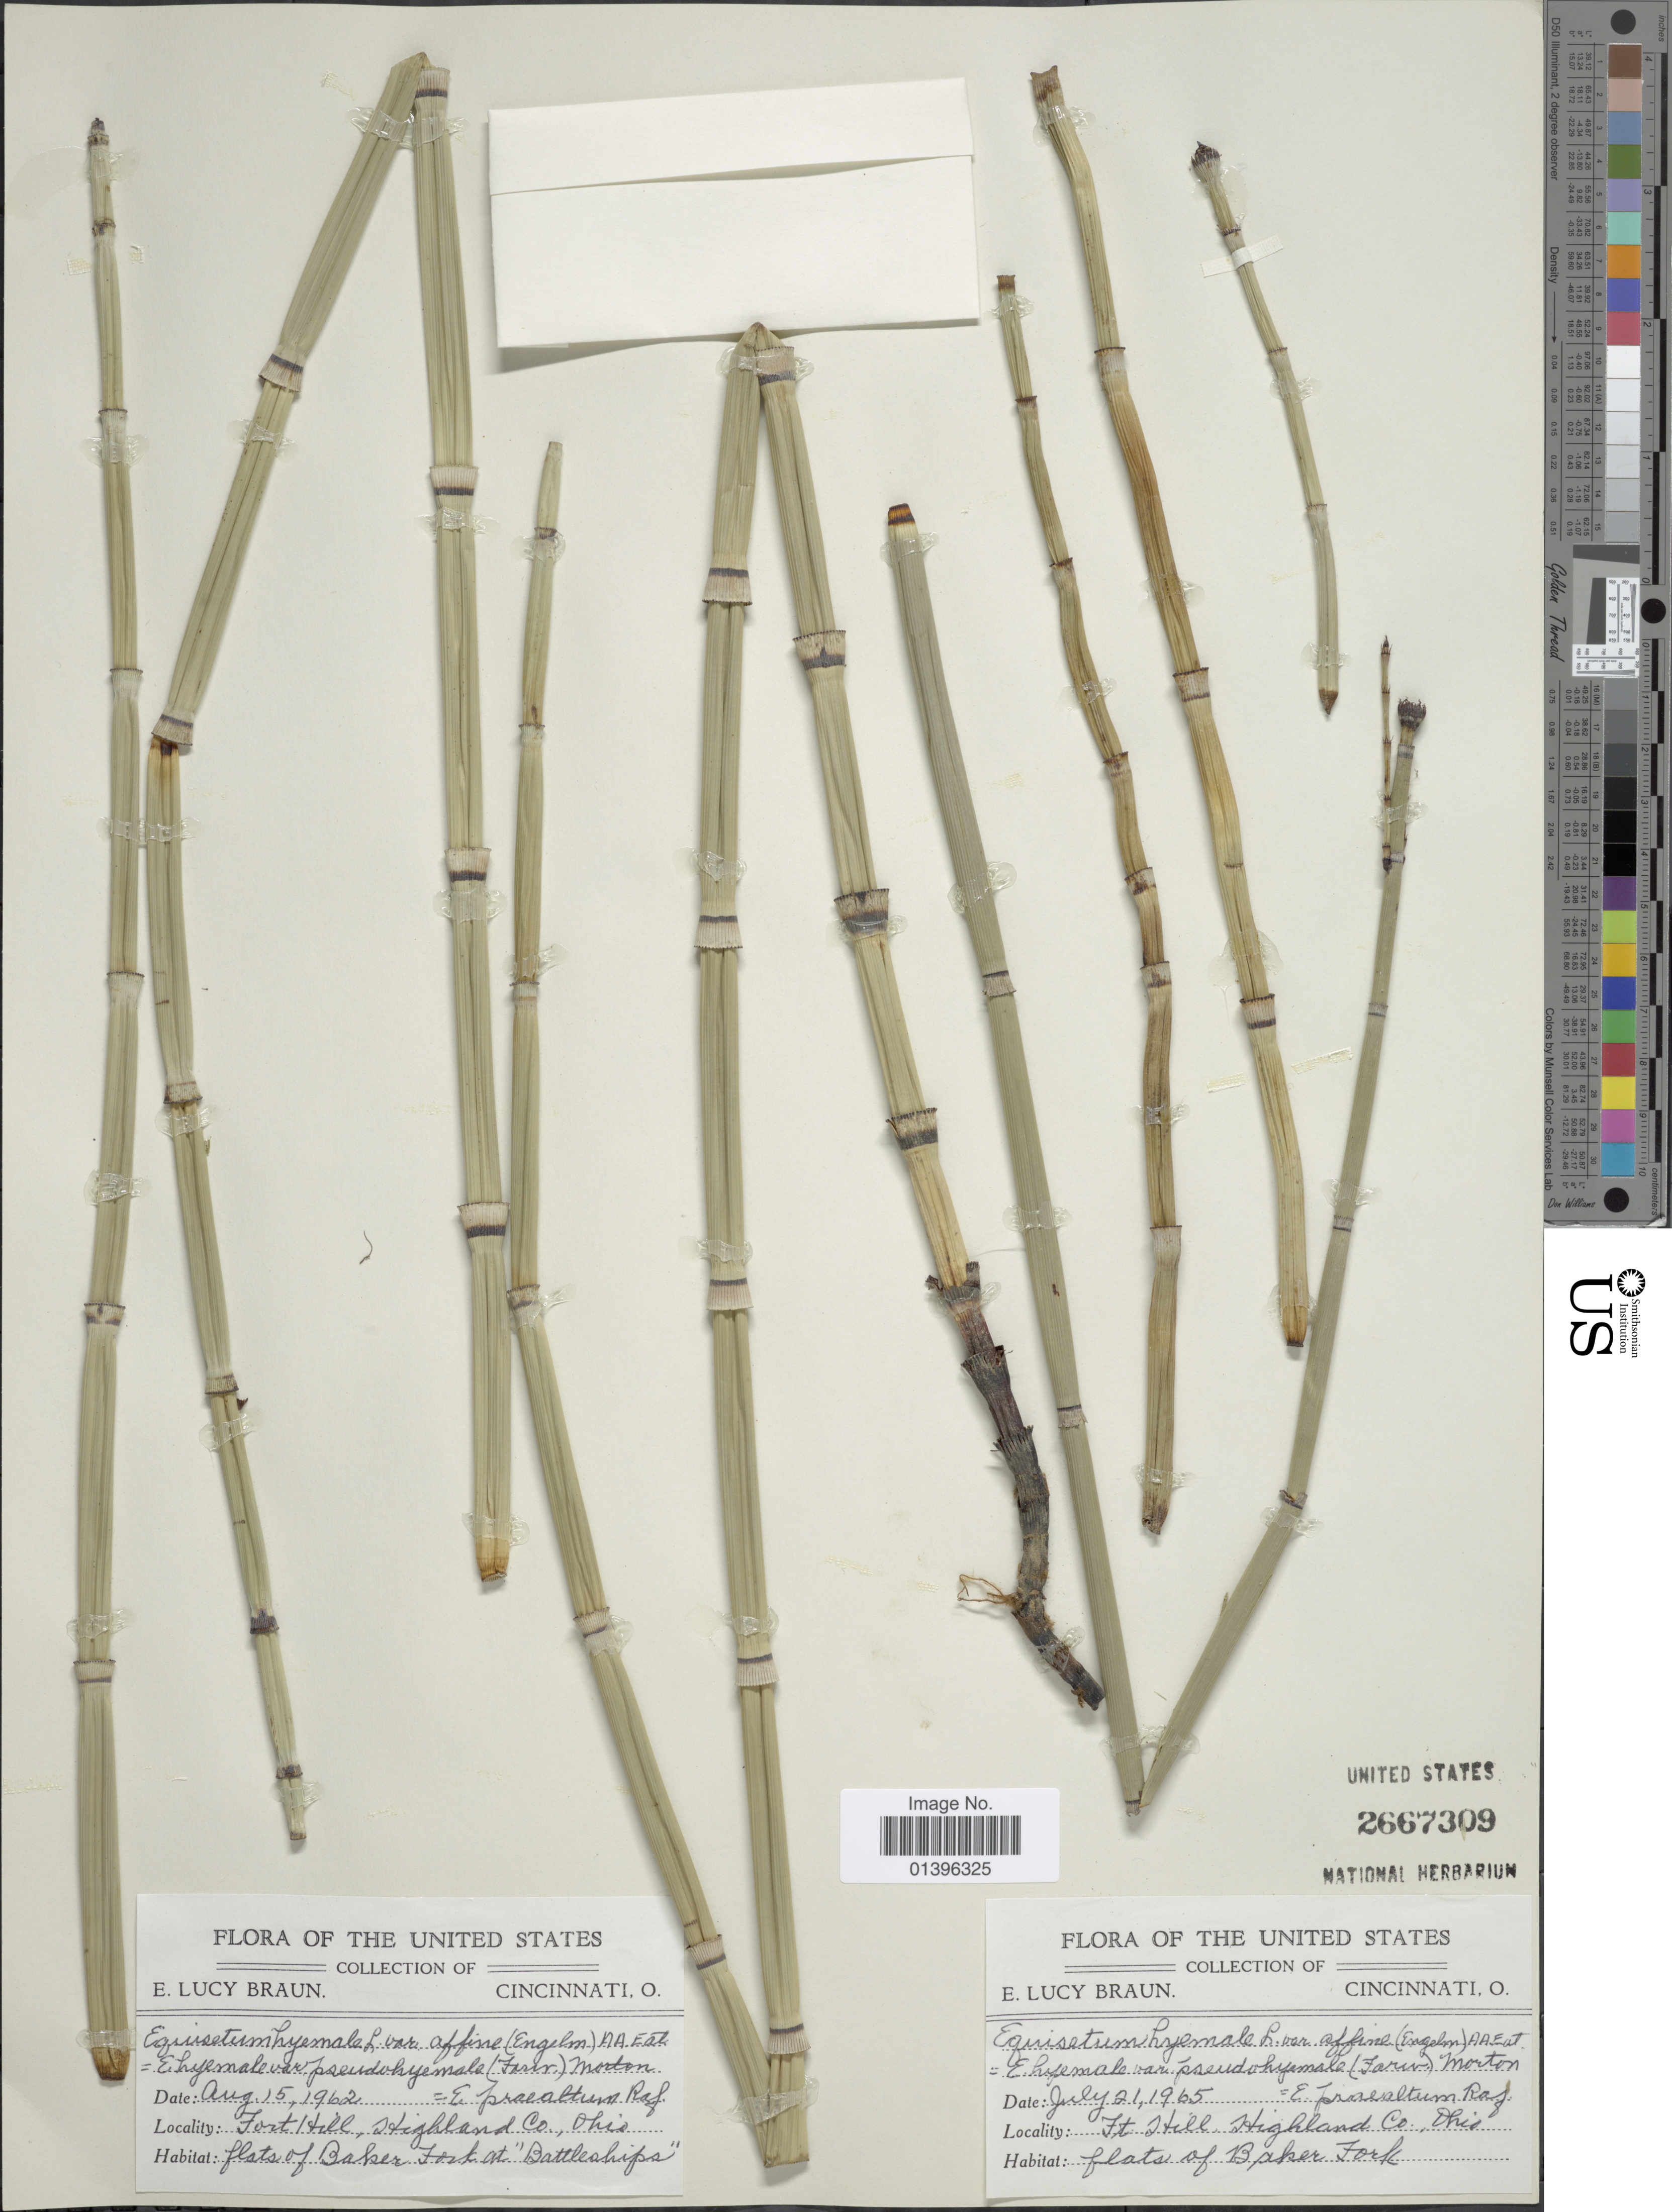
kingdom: Plantae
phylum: Tracheophyta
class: Polypodiopsida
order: Equisetales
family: Equisetaceae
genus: Equisetum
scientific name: Equisetum hyemale var. affine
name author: (Engelm.) A.A. Eaton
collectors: E. L. Braun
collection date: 1962-08-15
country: United States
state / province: Ohio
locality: Cincinnati, O. Fort Hill, Highland Co. Flats of Baker Fork at "Battleships".